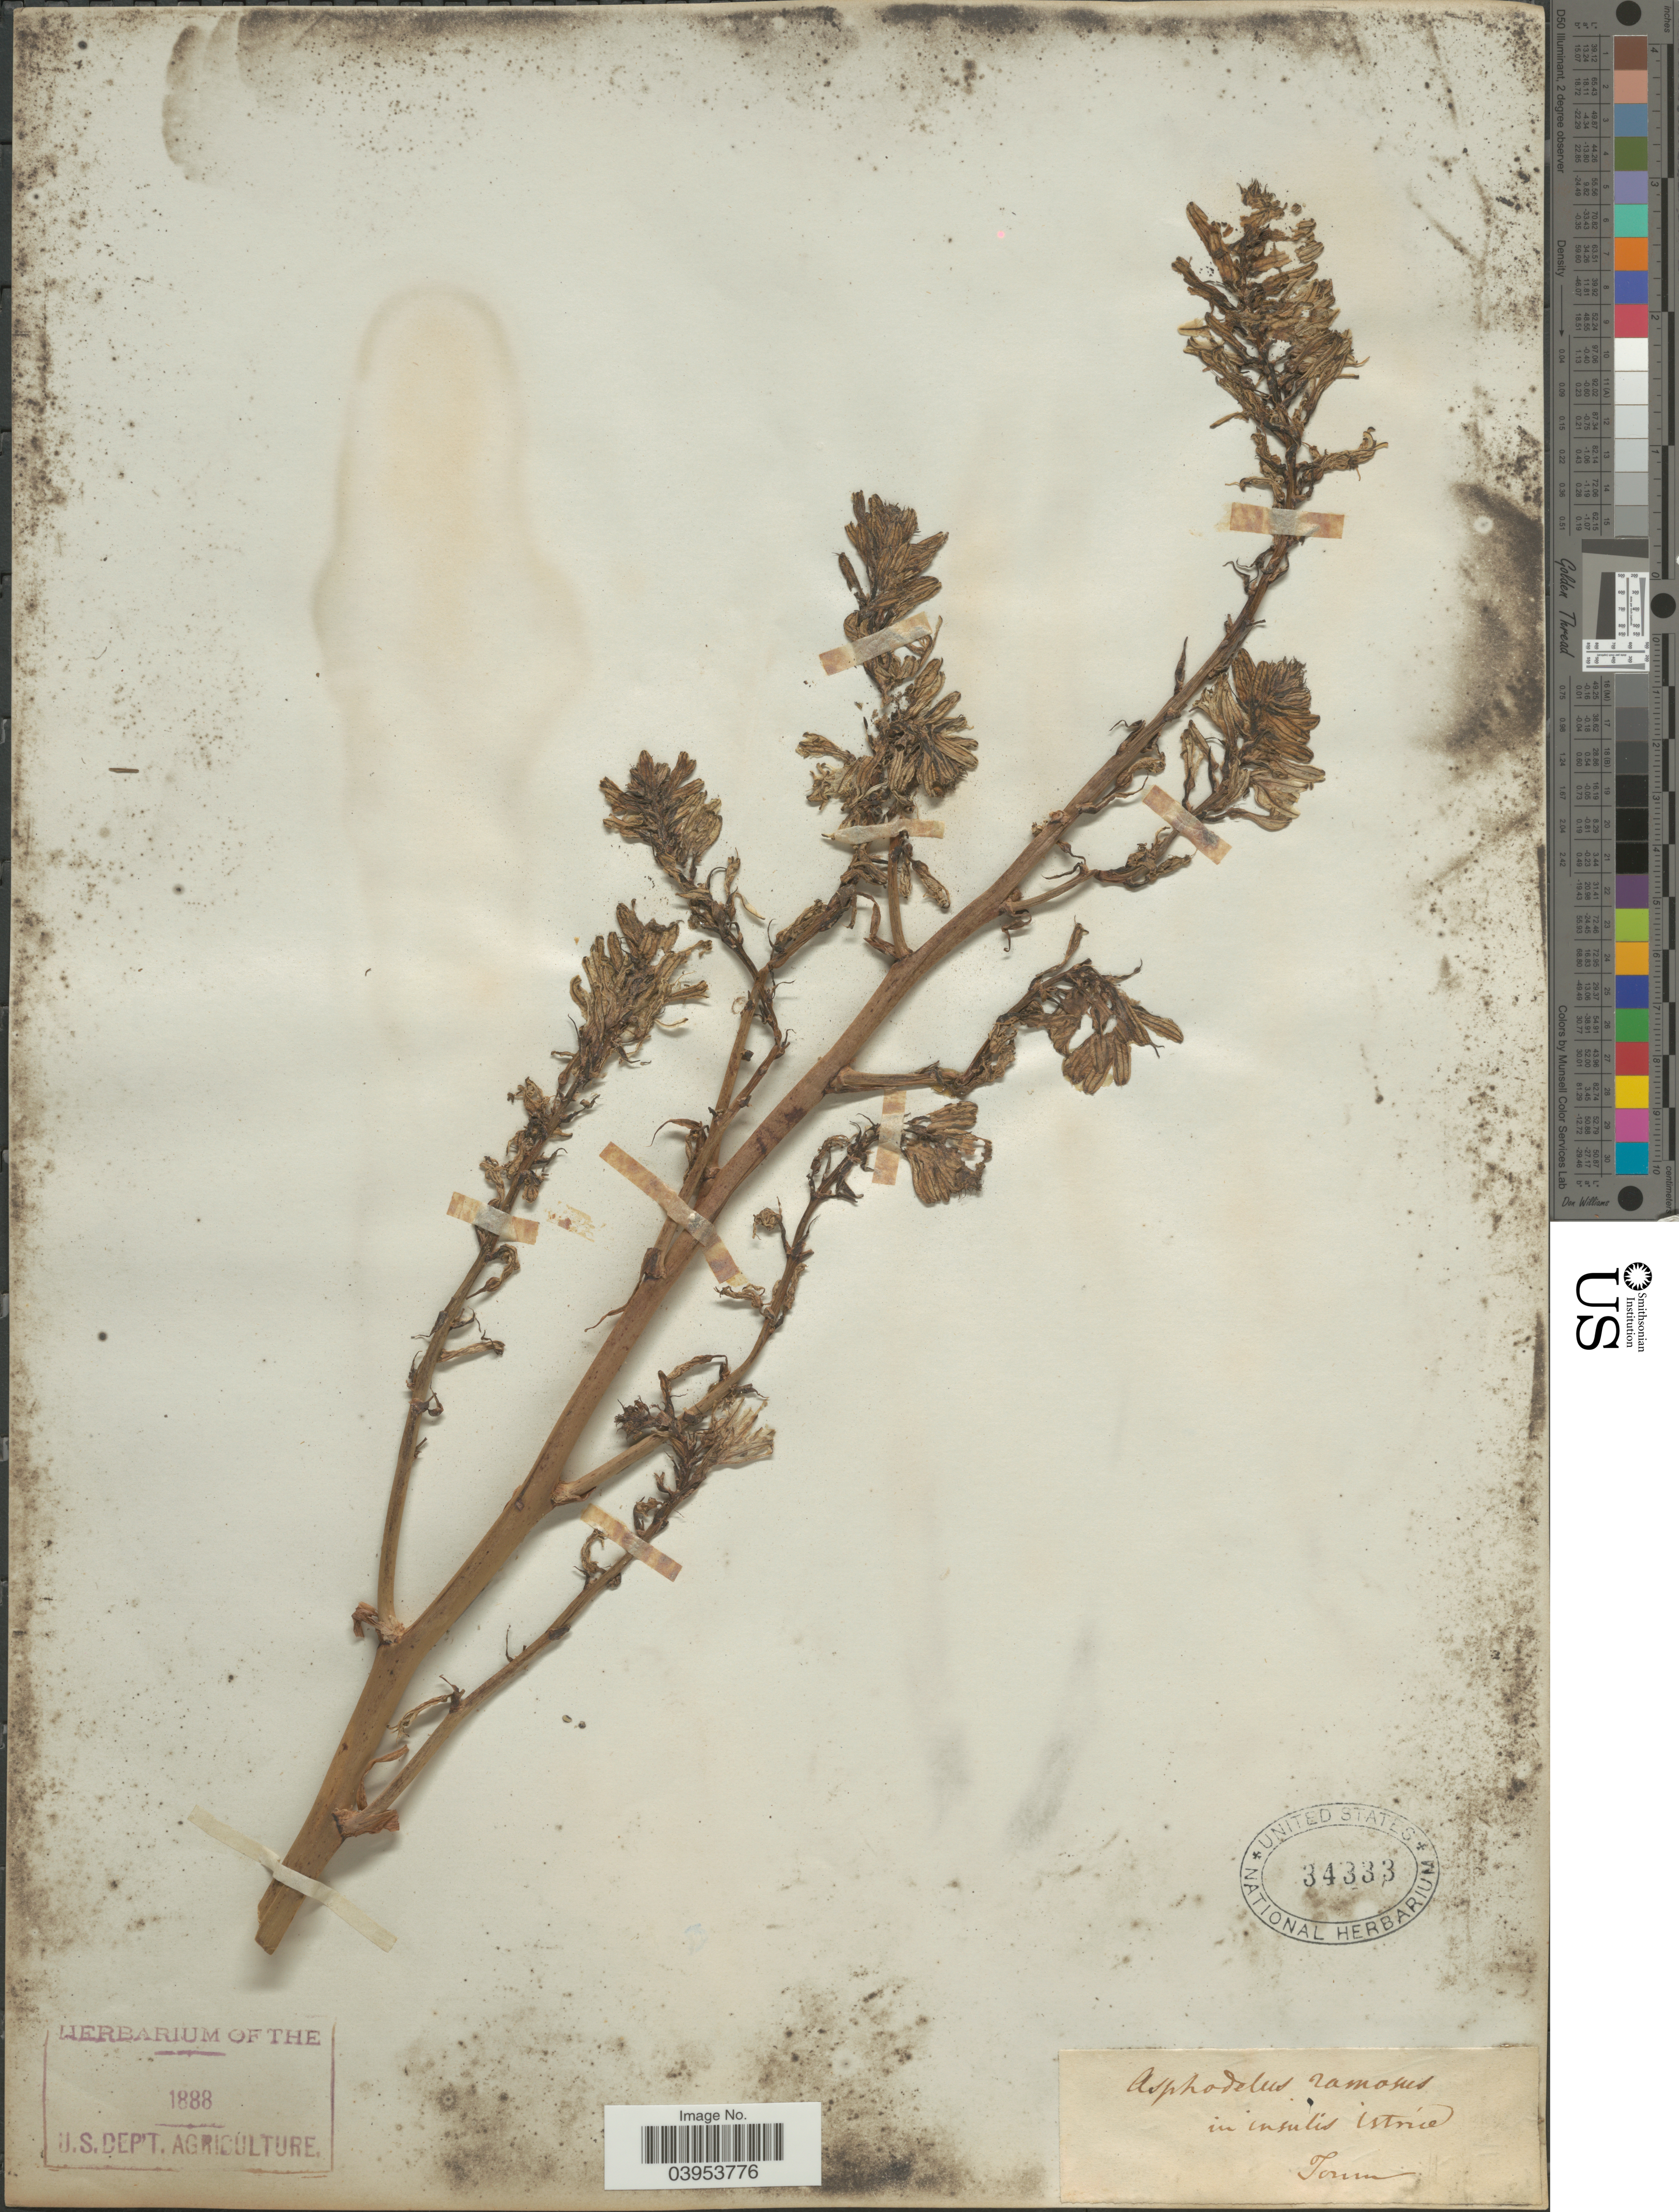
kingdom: Plantae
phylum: Tracheophyta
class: Liliopsida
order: Asparagales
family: Asphodelaceae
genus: Asphodelus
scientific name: Asphodelus ramosus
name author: L.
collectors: Tomm.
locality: In insultis Istria.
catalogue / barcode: US 34333